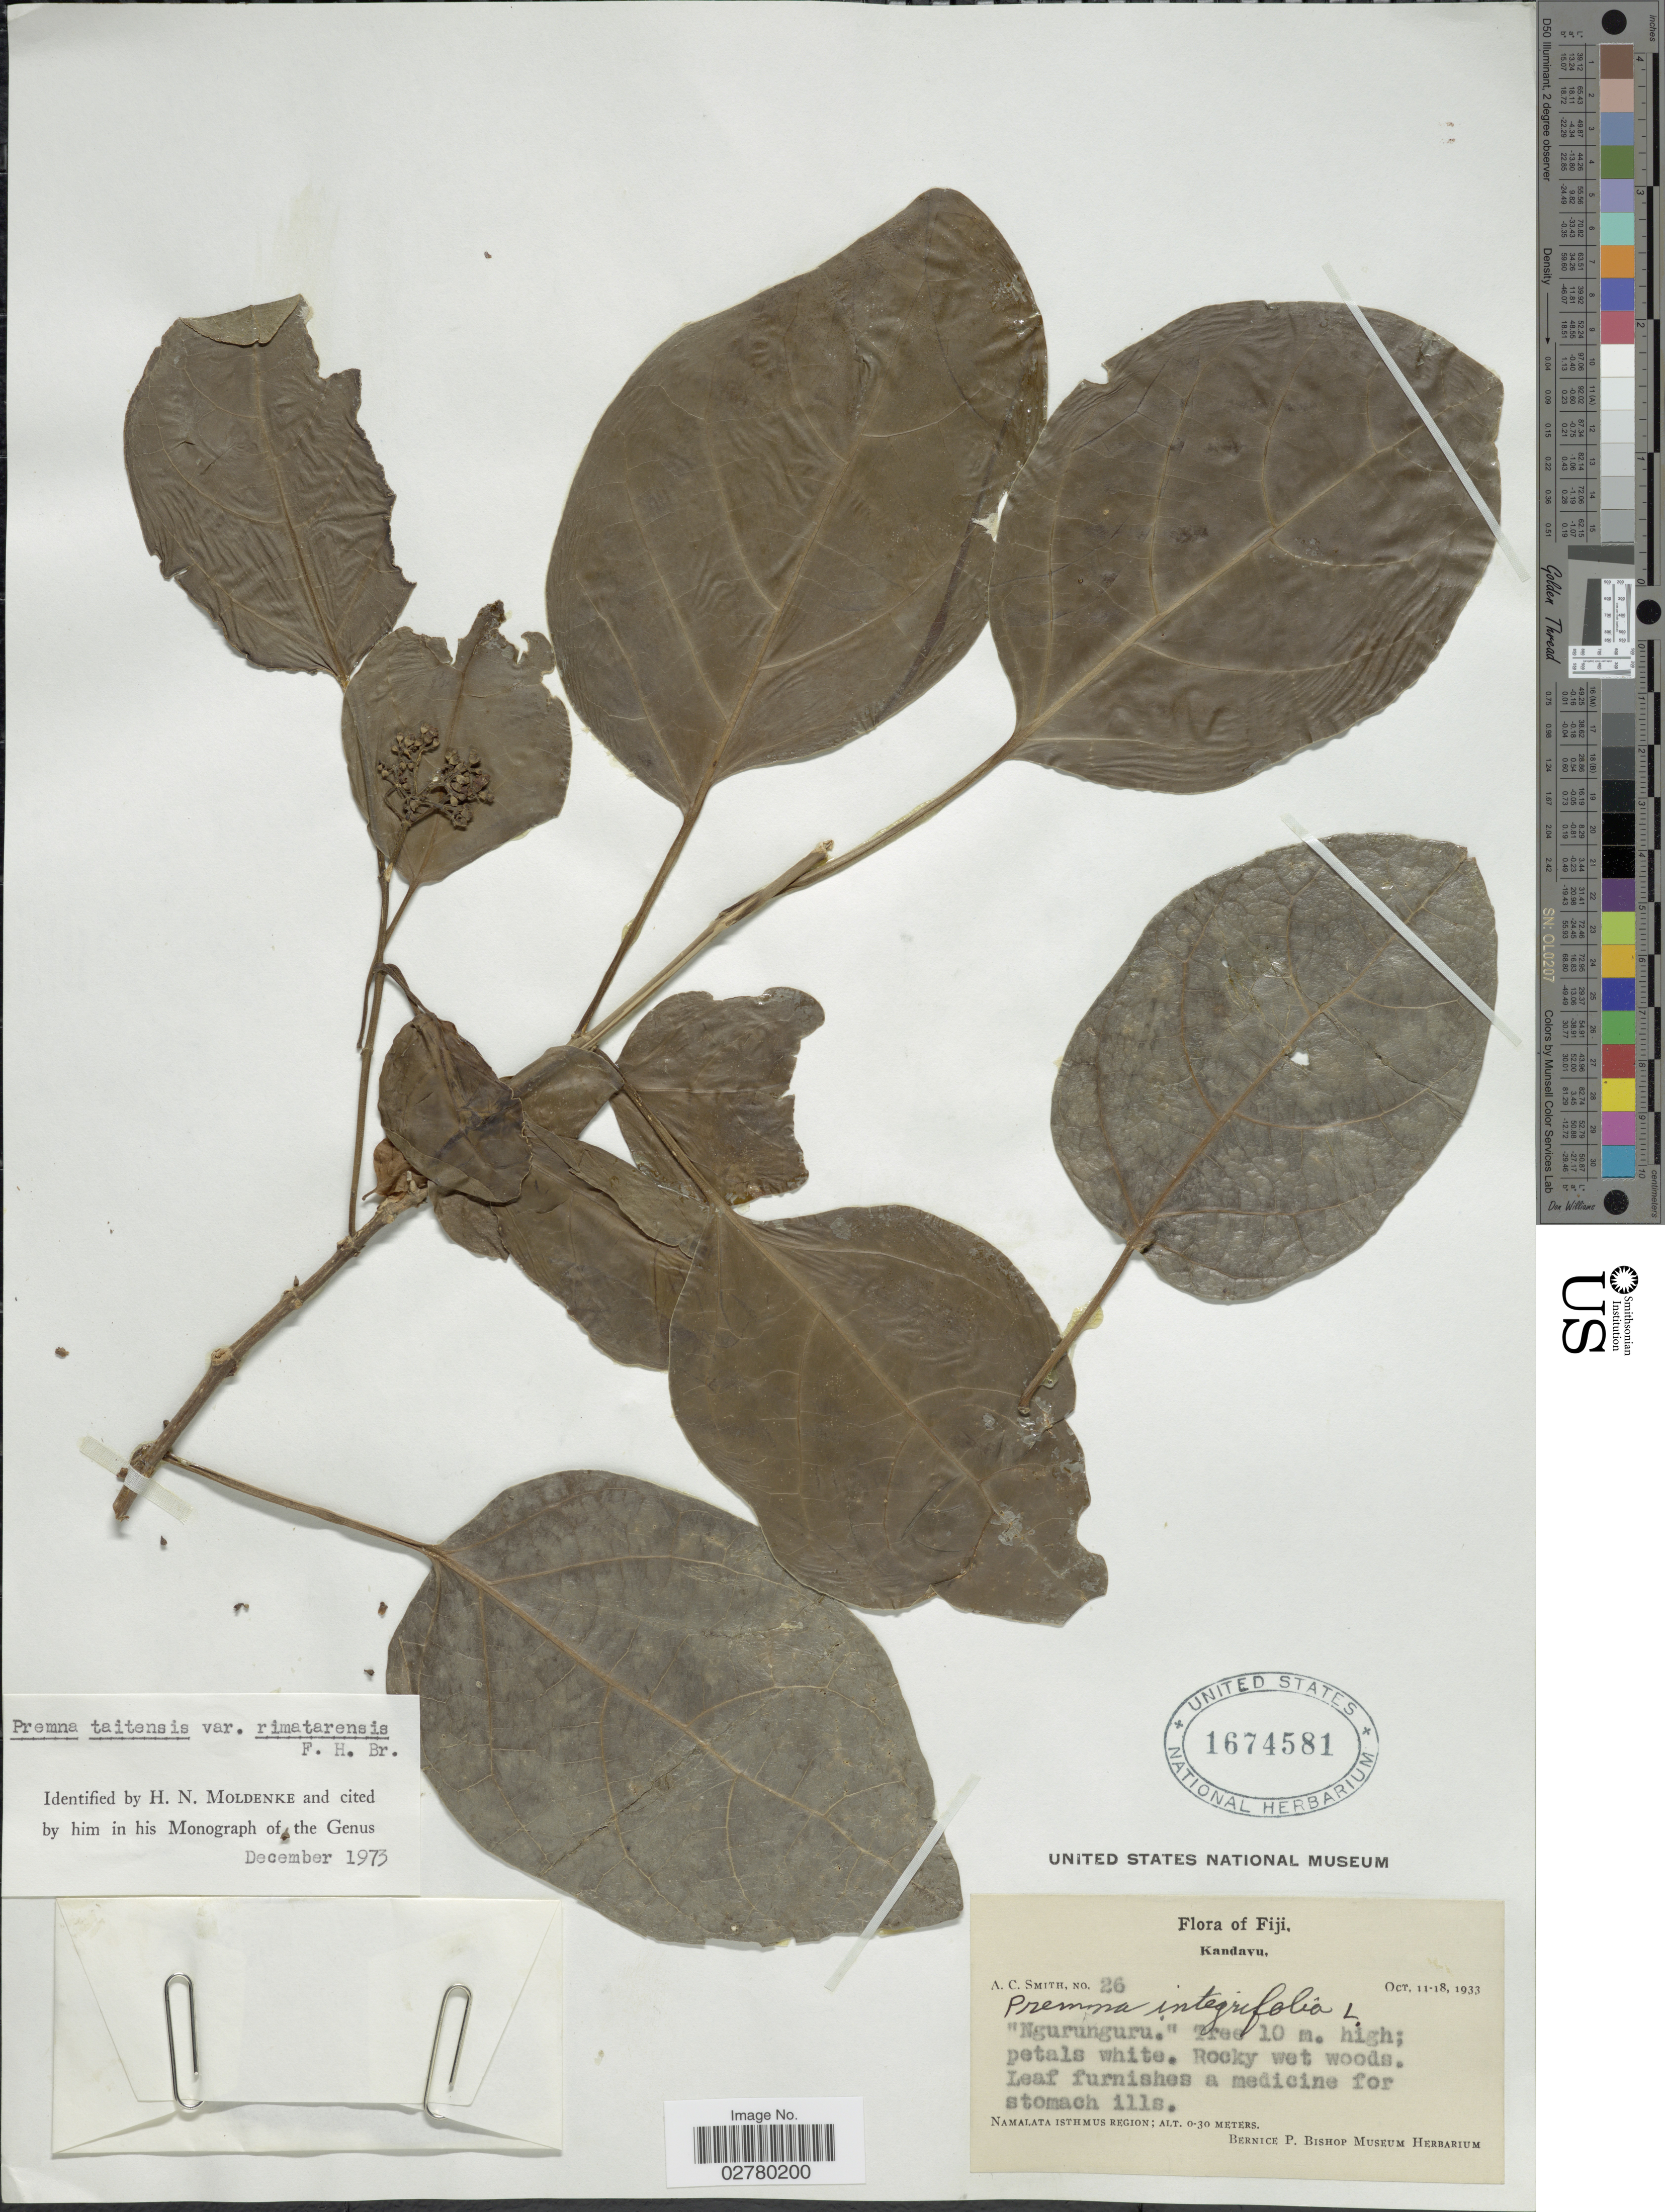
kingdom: Plantae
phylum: Tracheophyta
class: Magnoliopsida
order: Lamiales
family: Lamiaceae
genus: Premna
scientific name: Premna taitensis var. rimatarensis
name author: F. Br.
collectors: A. C. Smith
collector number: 26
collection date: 1933-10-11/1933-10-18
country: Fiji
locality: Kandavu. Namalata Isthmus Region.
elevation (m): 0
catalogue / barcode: US 1674581